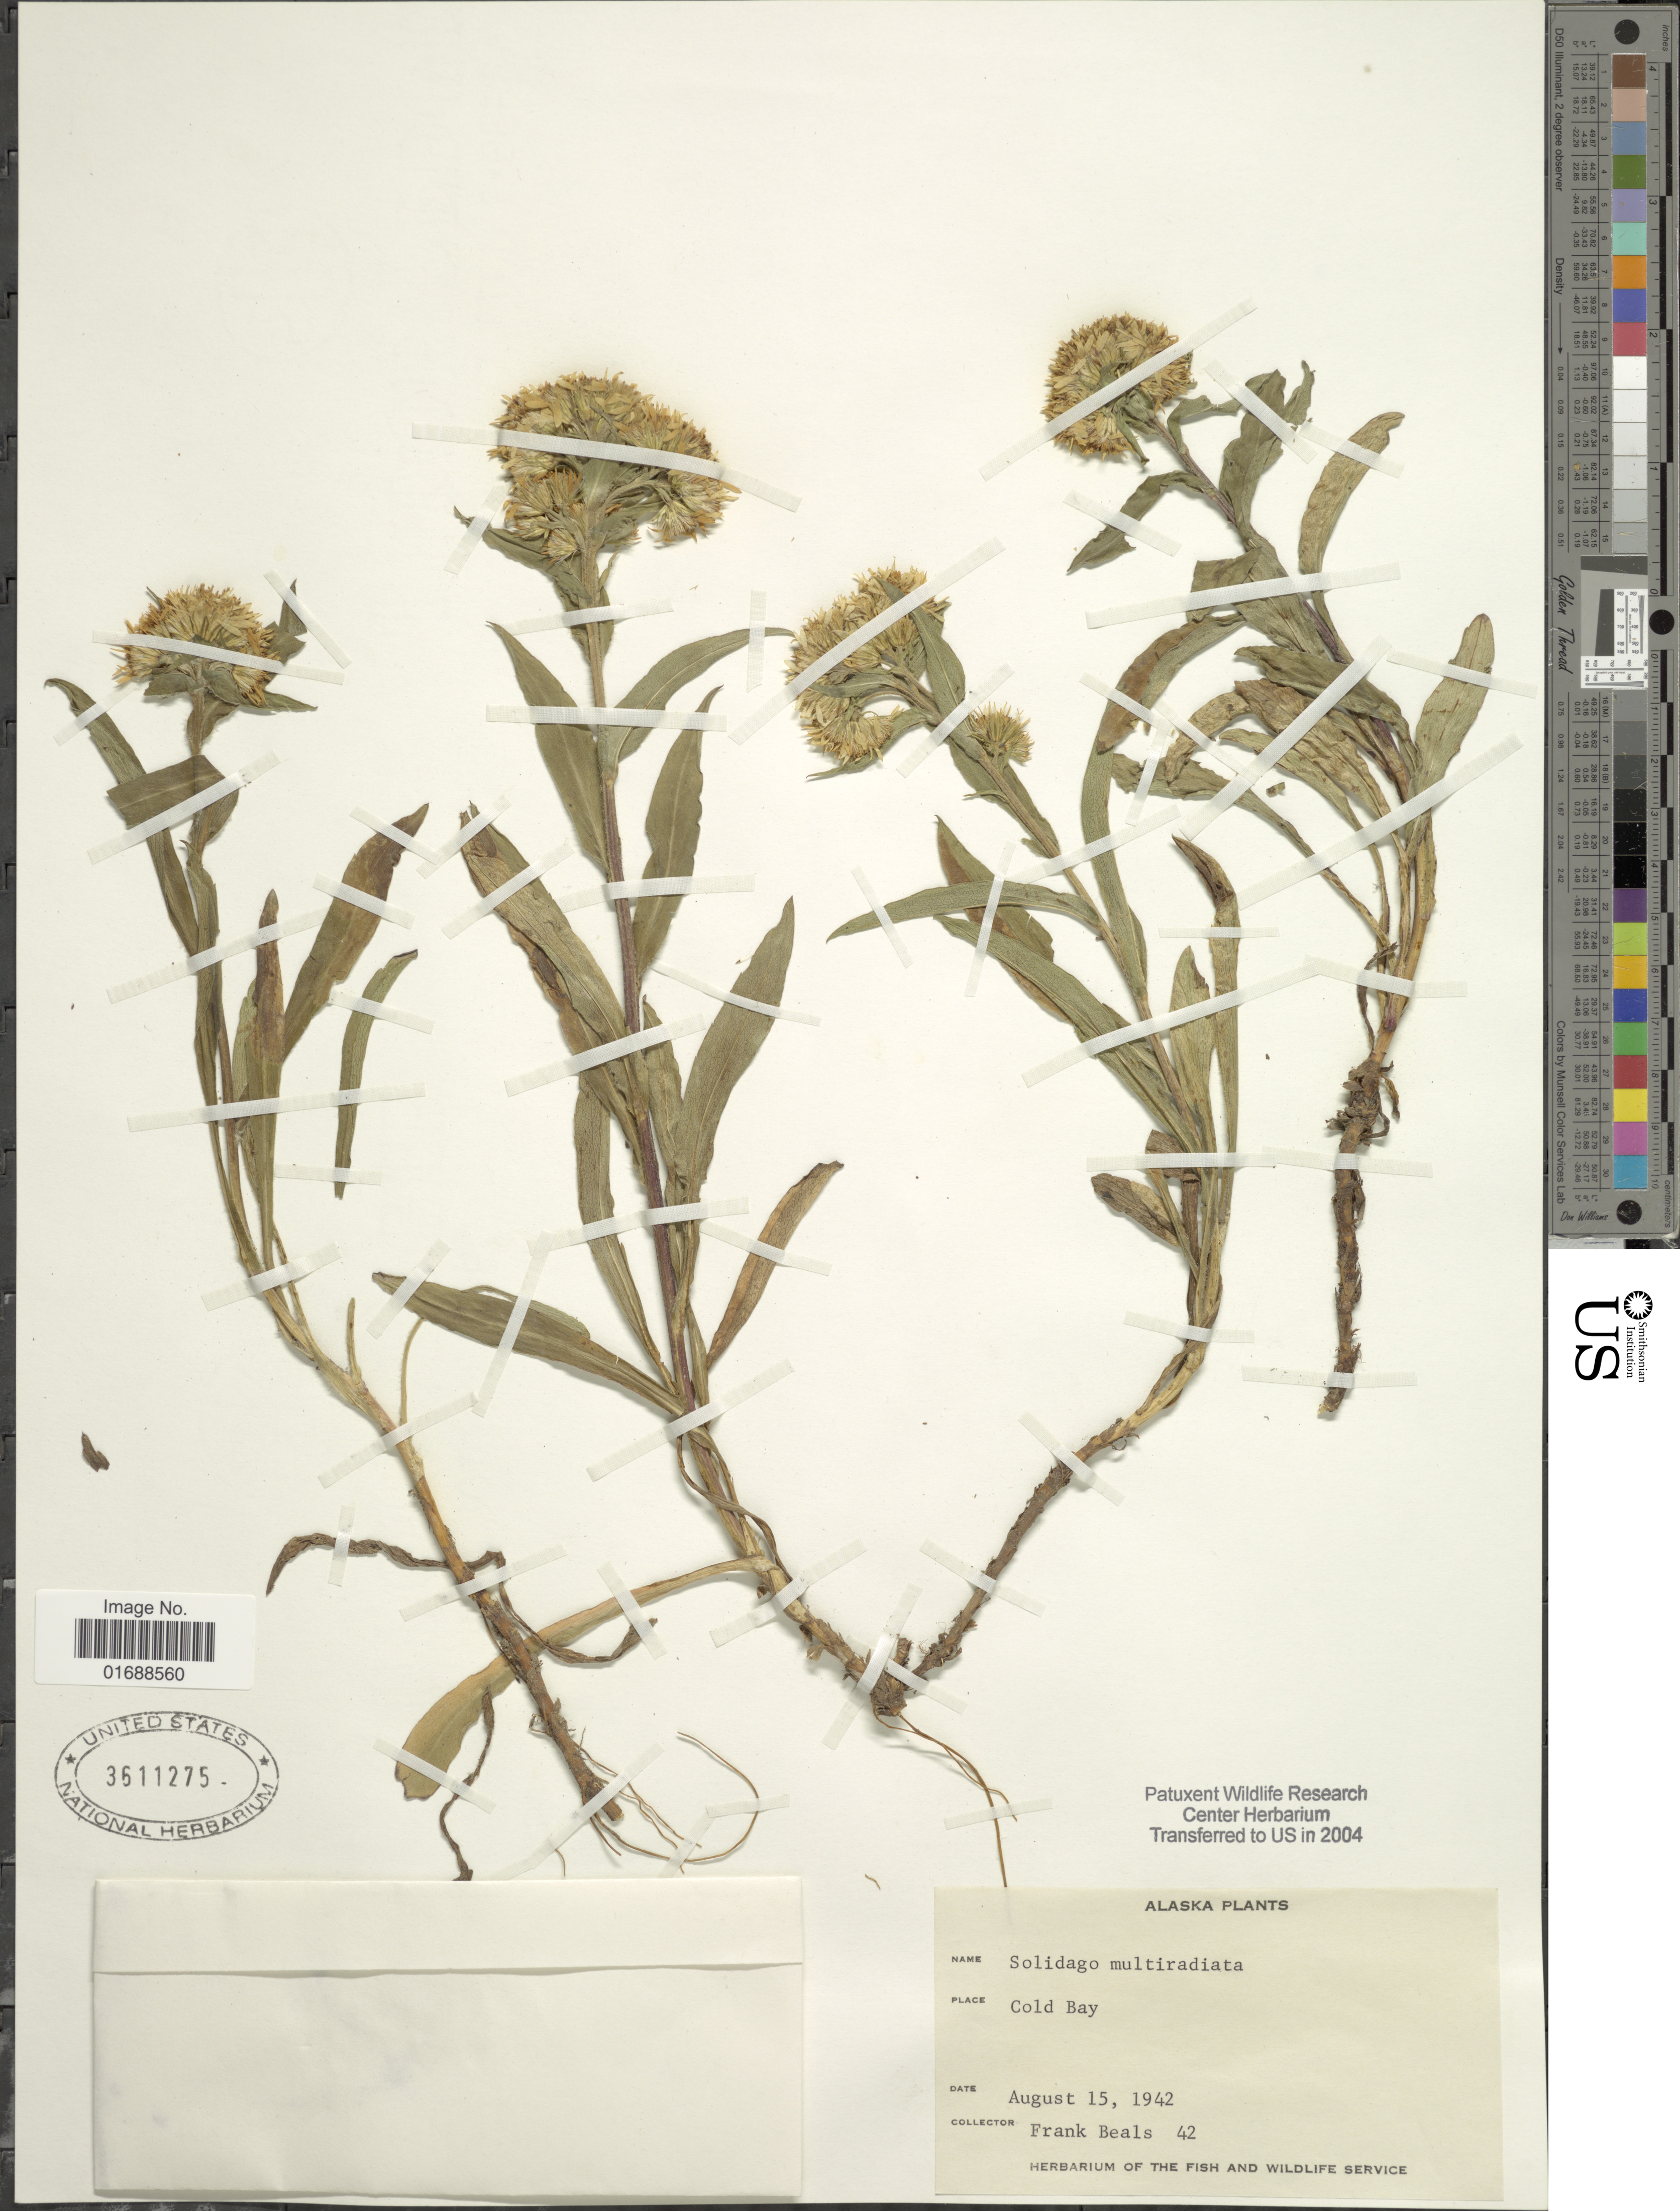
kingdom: Plantae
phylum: Tracheophyta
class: Magnoliopsida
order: Asterales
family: Asteraceae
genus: Solidago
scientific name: Solidago multiradiata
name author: Aiton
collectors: F. Beals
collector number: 42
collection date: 1942-08-15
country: United States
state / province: Alaska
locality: Cold Bay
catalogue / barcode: US 3611275